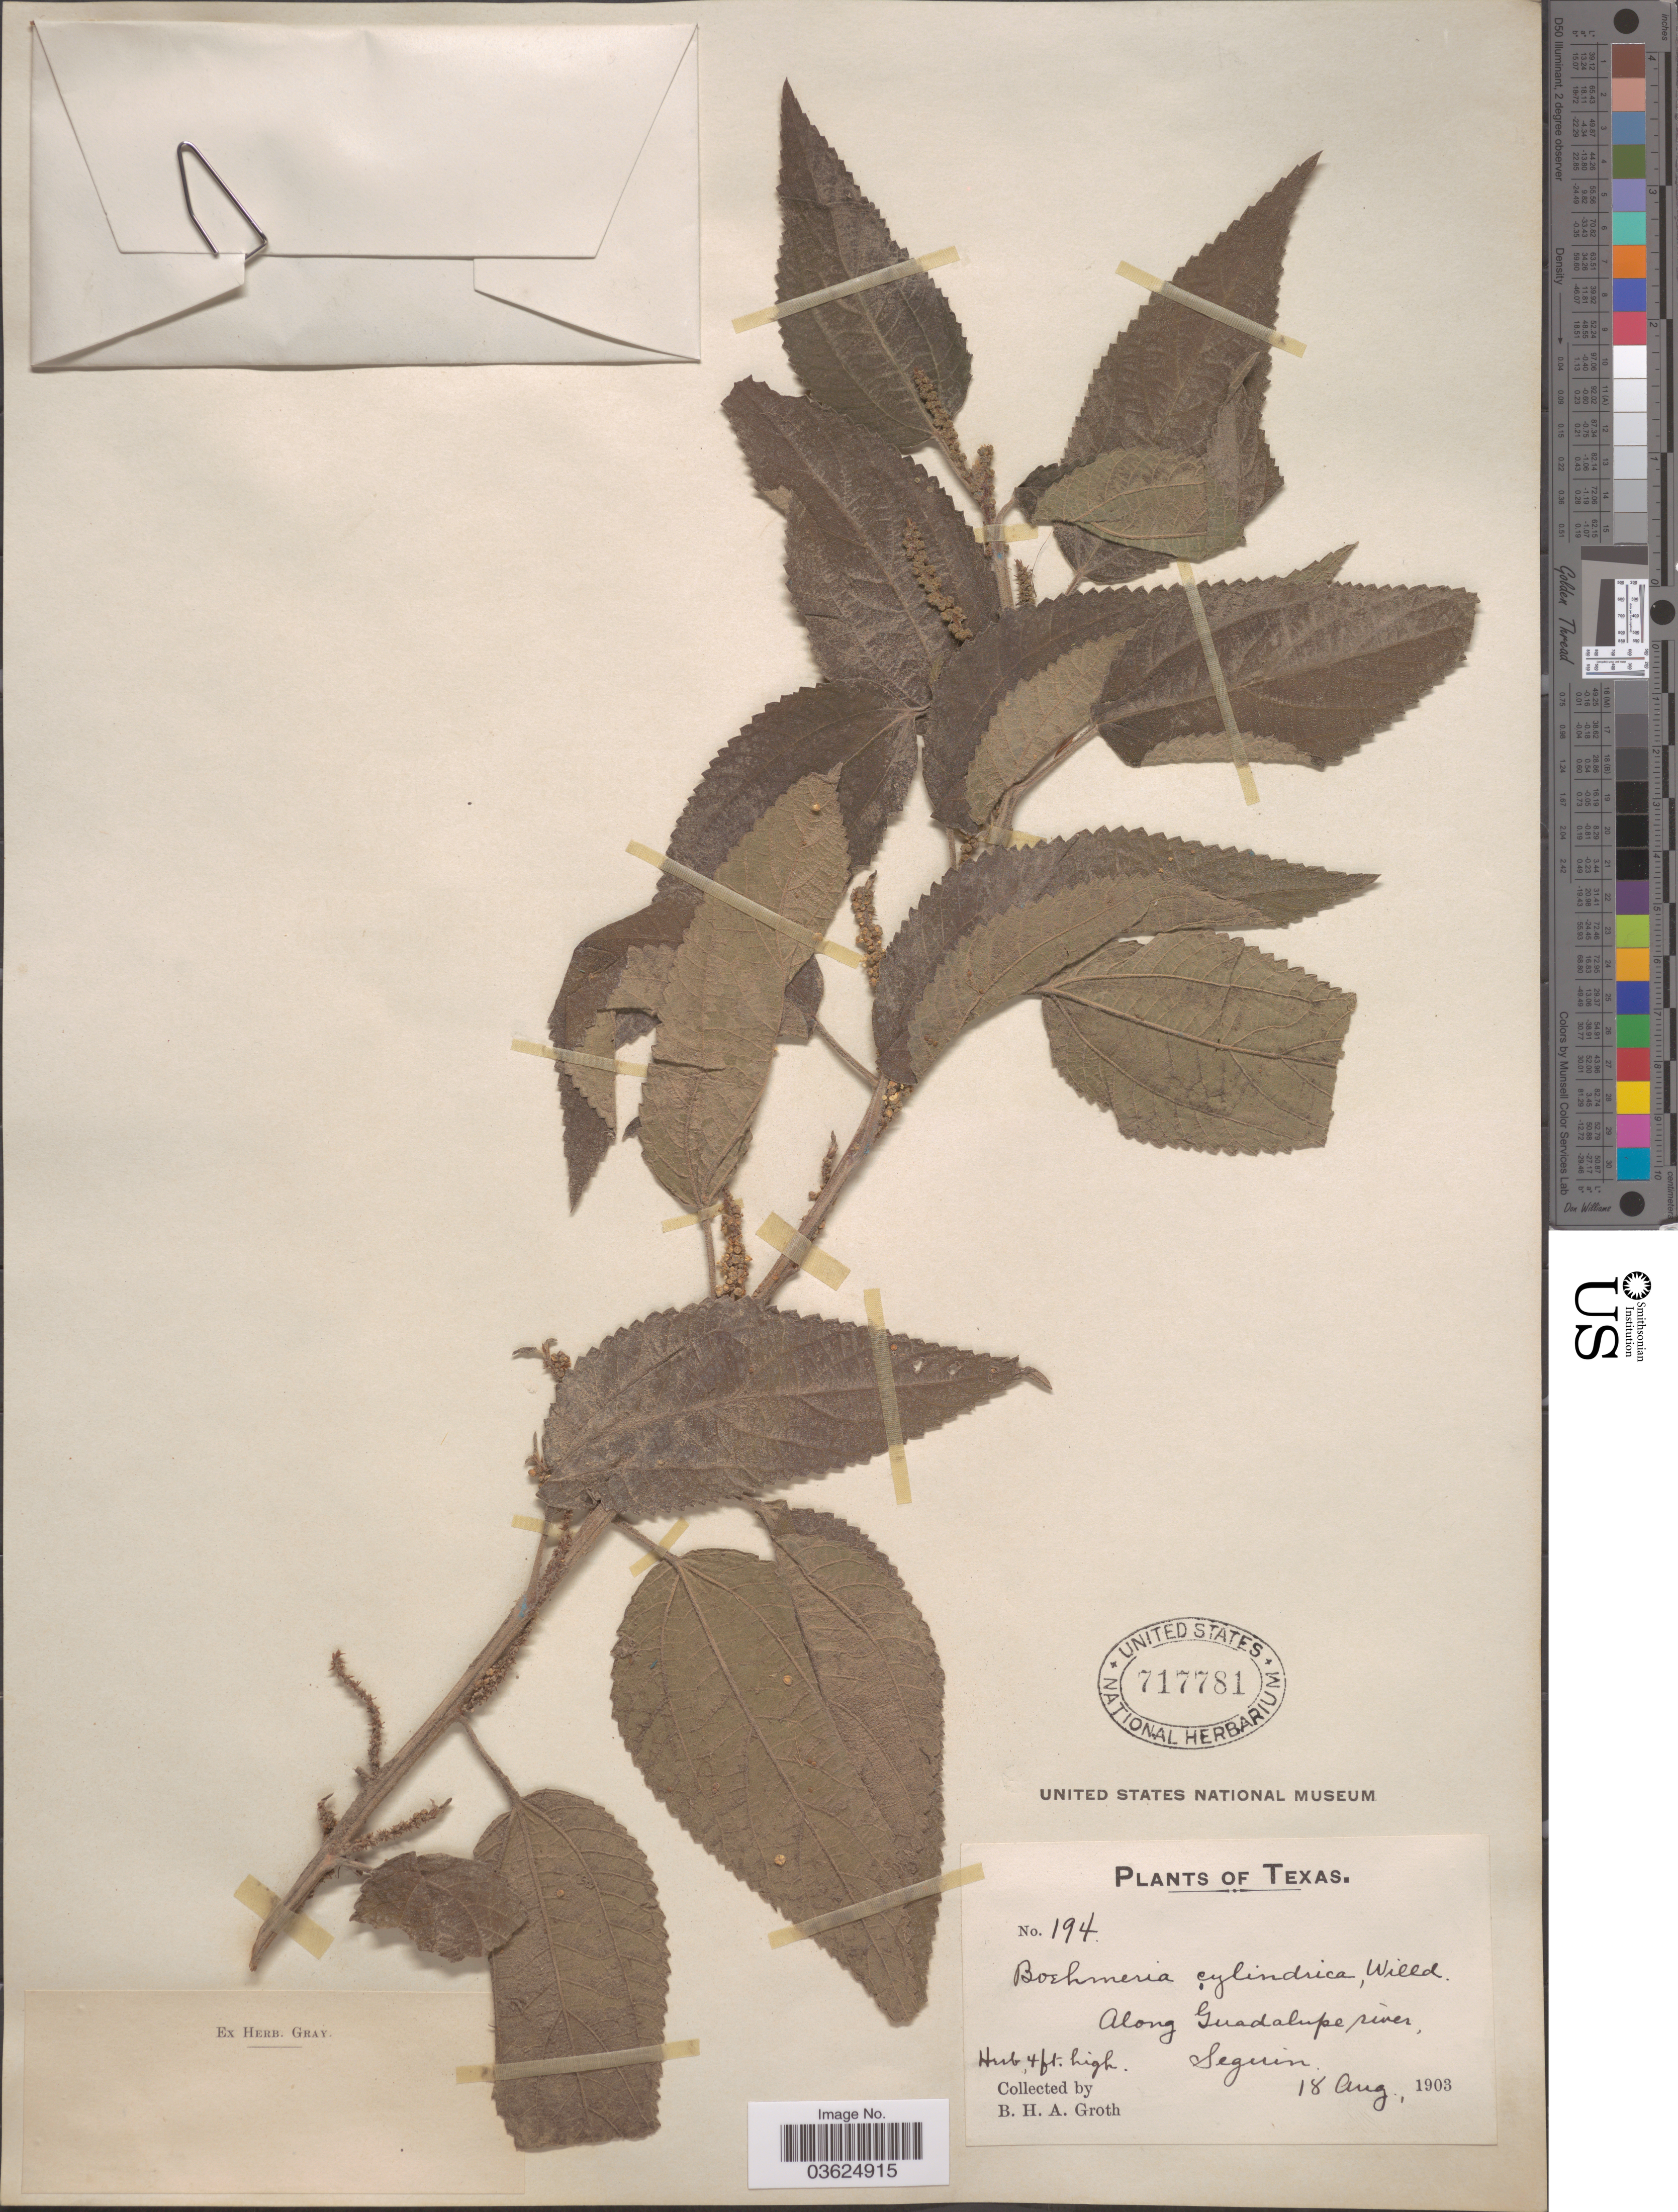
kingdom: Plantae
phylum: Tracheophyta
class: Magnoliopsida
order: Rosales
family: Urticaceae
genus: Boehmeria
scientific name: Boehmeria cylindrica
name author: (L.) Sw.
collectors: B. Groth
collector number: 194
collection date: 1903-08-18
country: United States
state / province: Texas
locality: Along Guadalupe river, Seguin.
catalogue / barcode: US 717781